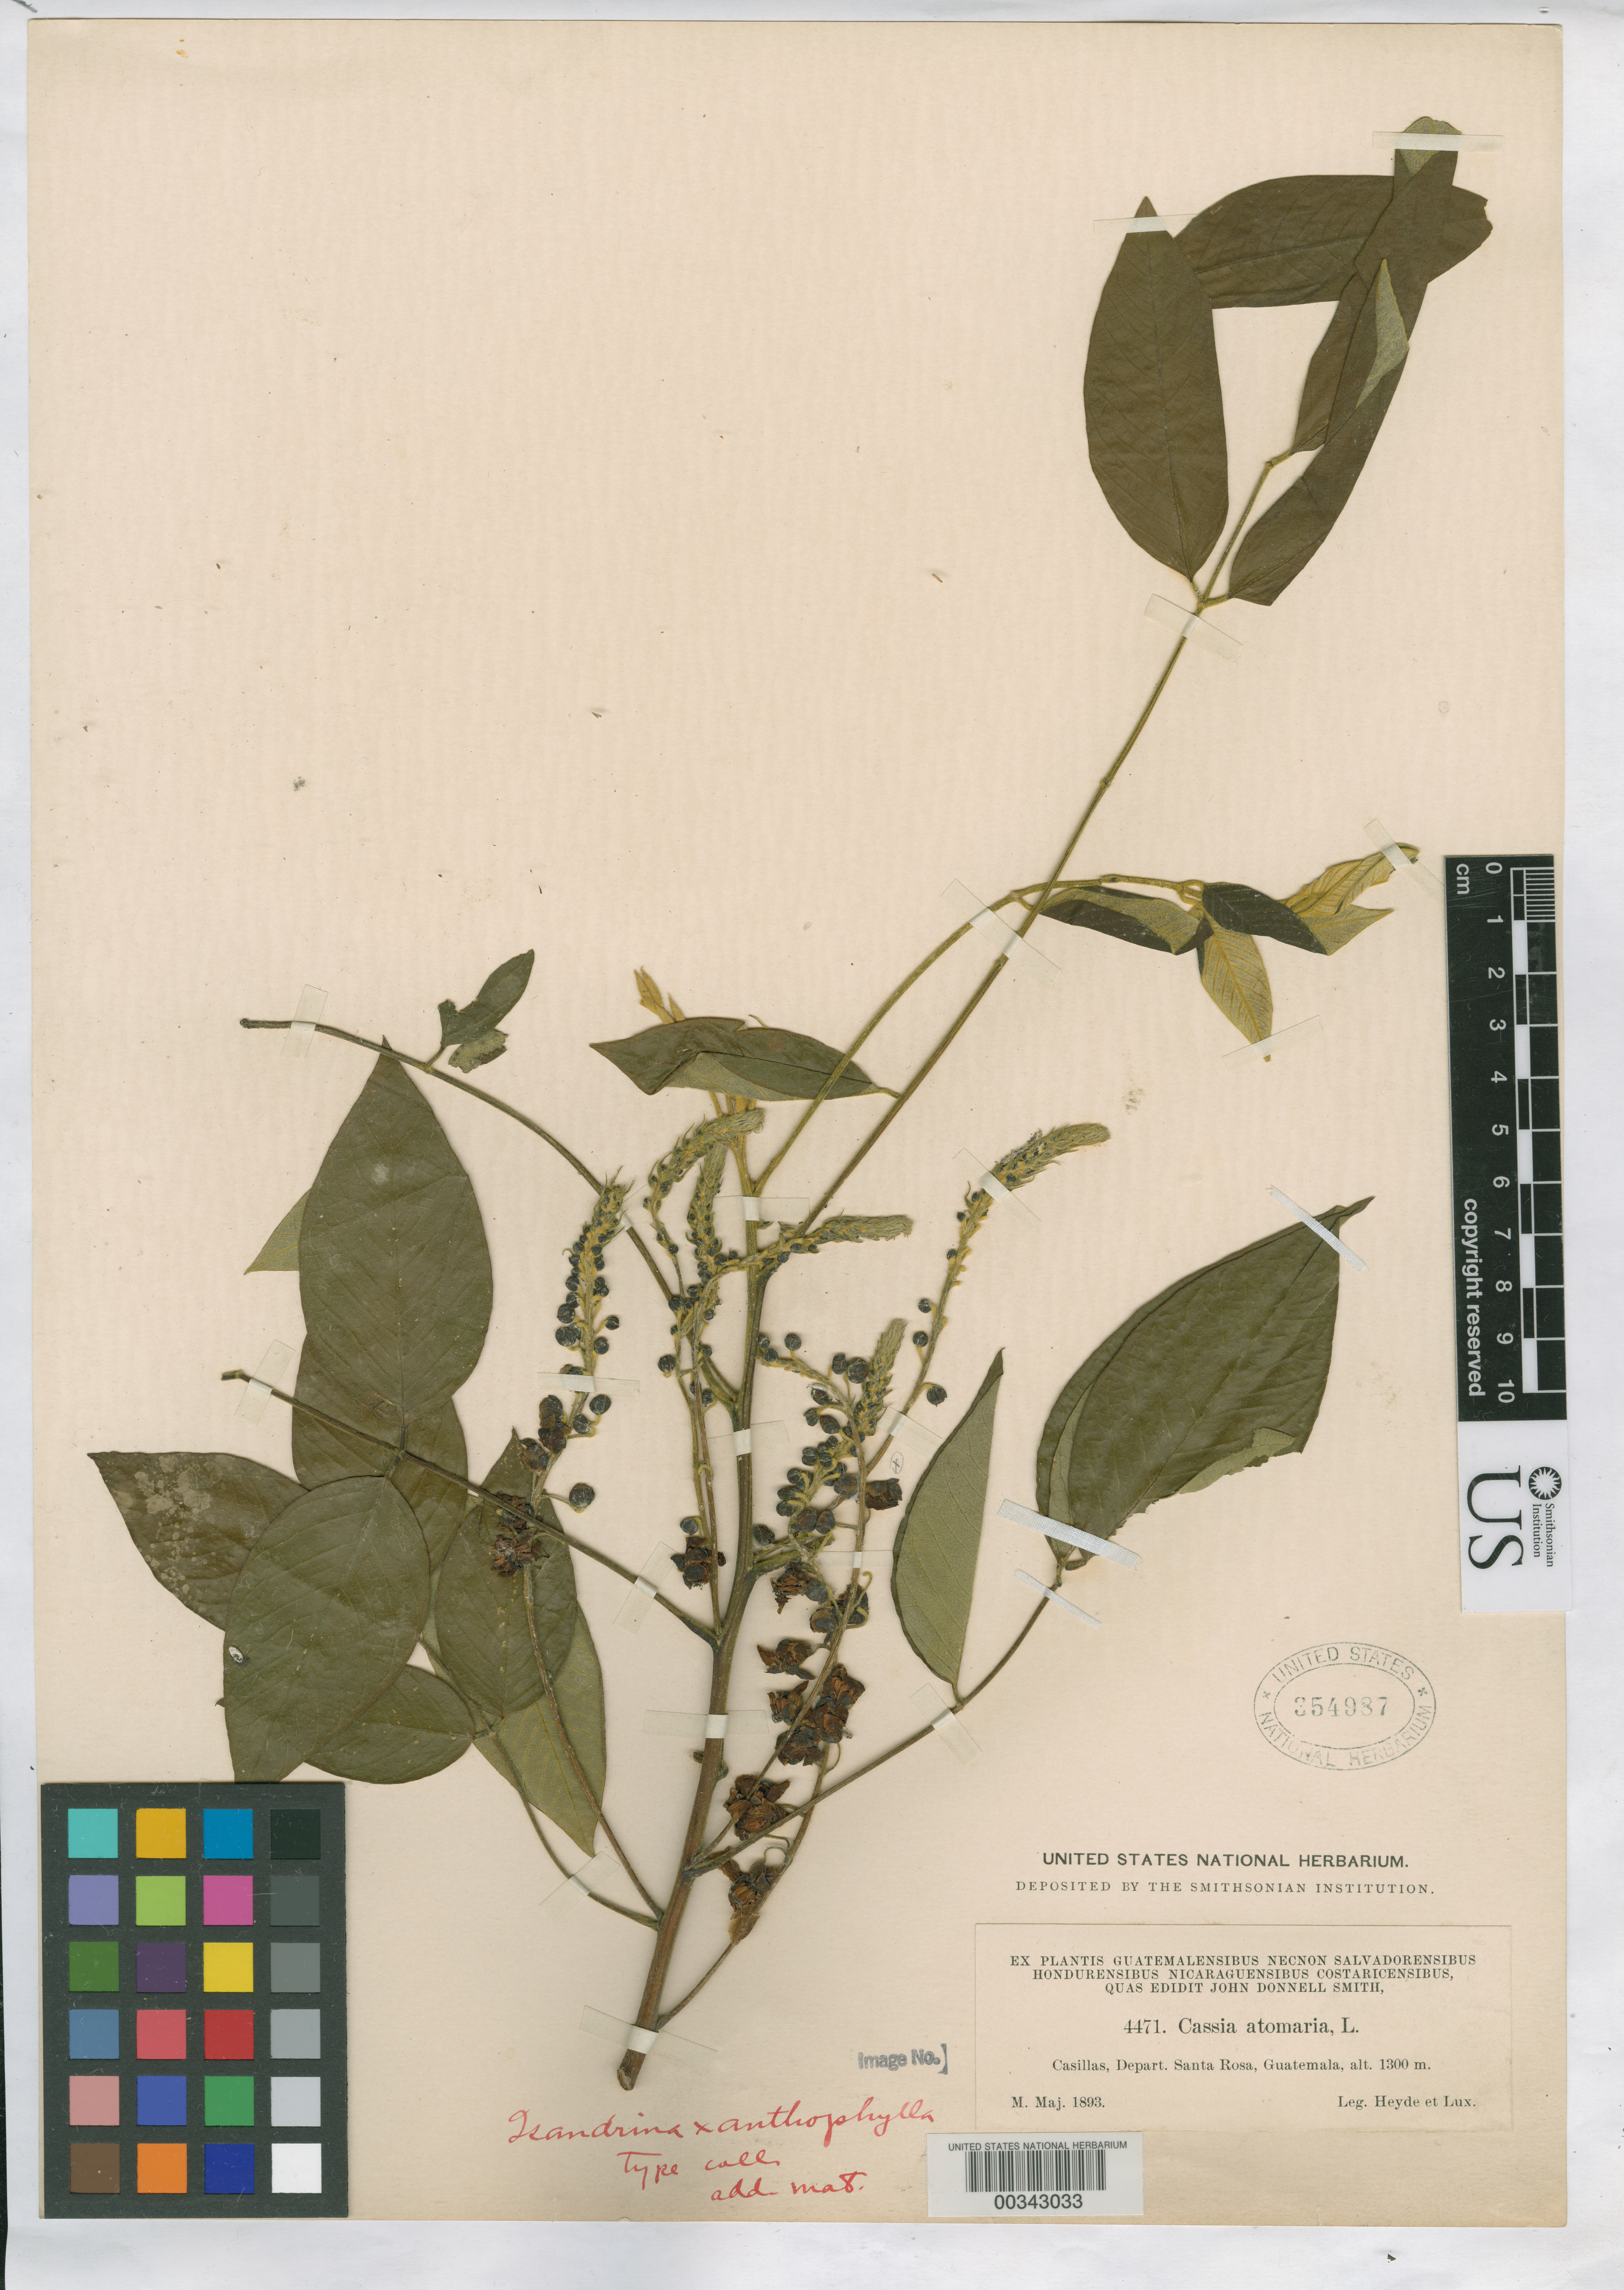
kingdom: Plantae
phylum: Tracheophyta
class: Magnoliopsida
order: Fabales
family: Fabaceae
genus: Isandrina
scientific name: Isandrina xanthophylla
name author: Britton & Rose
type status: Isotype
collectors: E. T. Heyde & E. Lux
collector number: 4471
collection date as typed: May 1893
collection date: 1893-05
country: Guatemala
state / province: Santa Rosa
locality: Casillas.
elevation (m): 1300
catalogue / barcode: US 354987